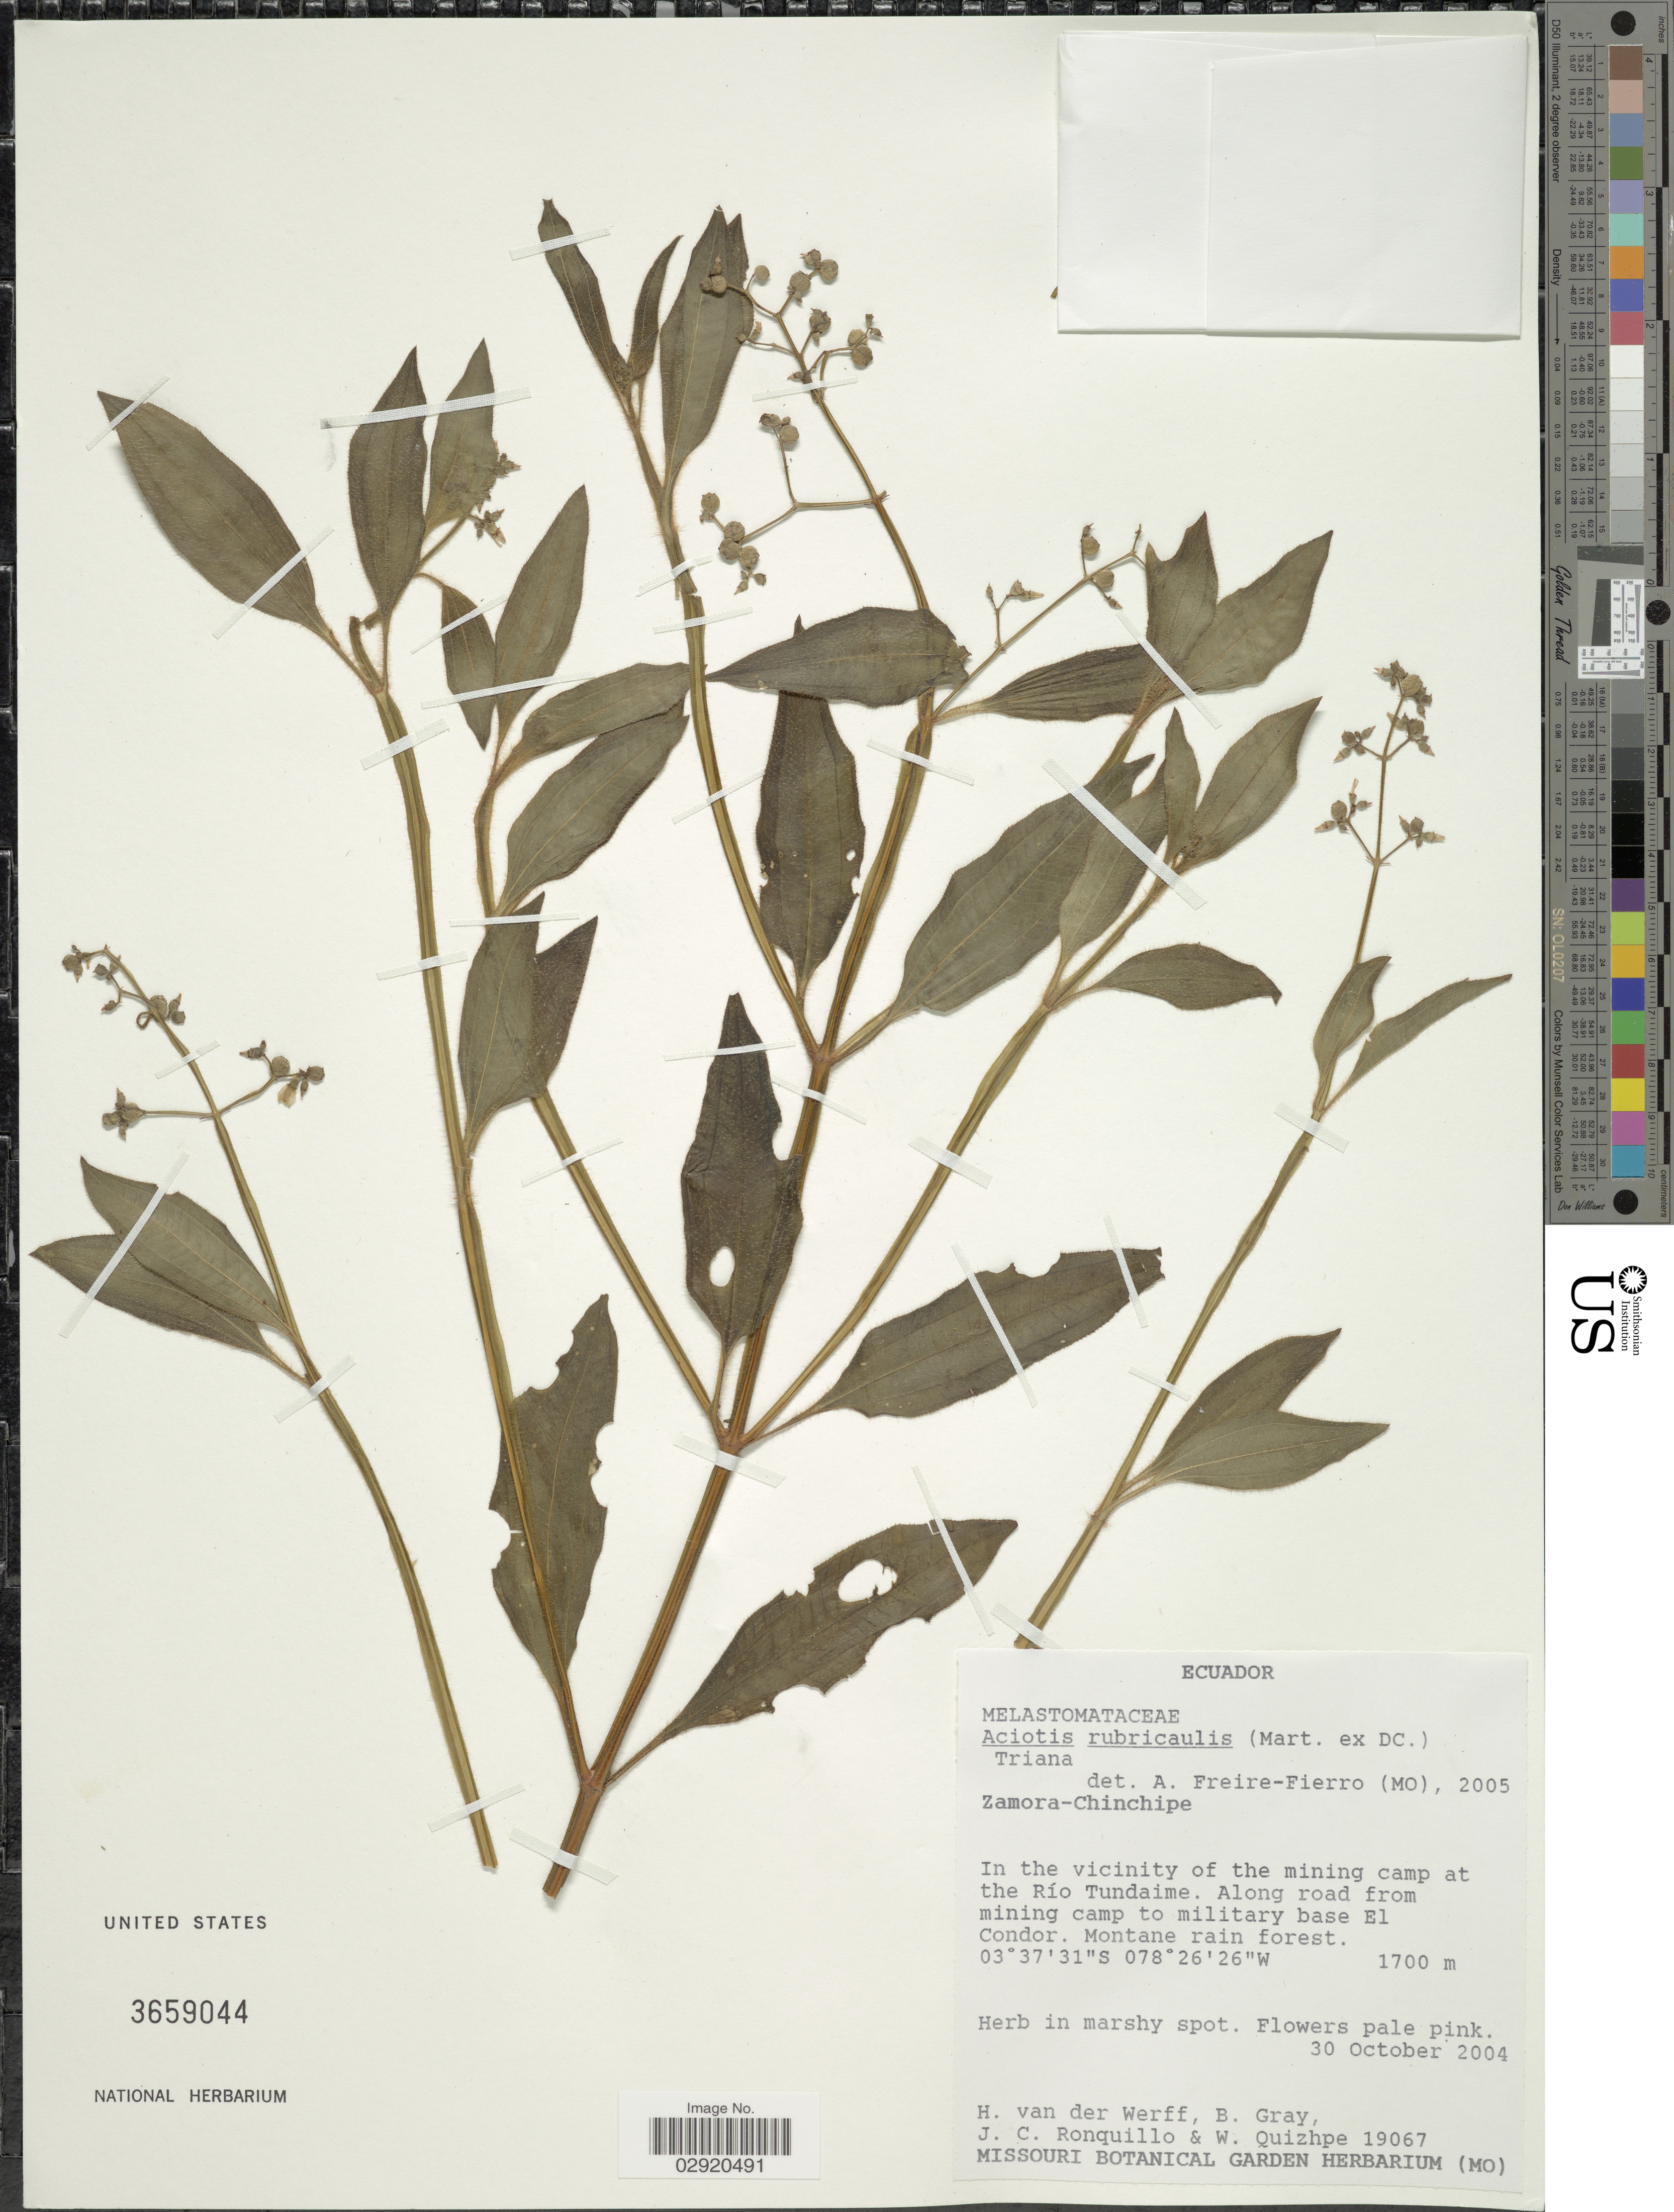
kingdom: Plantae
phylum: Tracheophyta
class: Magnoliopsida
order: Myrtales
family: Melastomataceae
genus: Aciotis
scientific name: Aciotis rubricaulis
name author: (Mart. ex DC.) Triana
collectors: H. van der Werff, B. Gray, J. Ronquillo & W. Quizhpe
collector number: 19067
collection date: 2004-10-30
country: Ecuador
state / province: Zamora-Chinchipe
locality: In the vicinity of the mining camp at the Río Tundaime. Along road from mining camp to military base El Condor.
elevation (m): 1700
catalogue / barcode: US 3659044